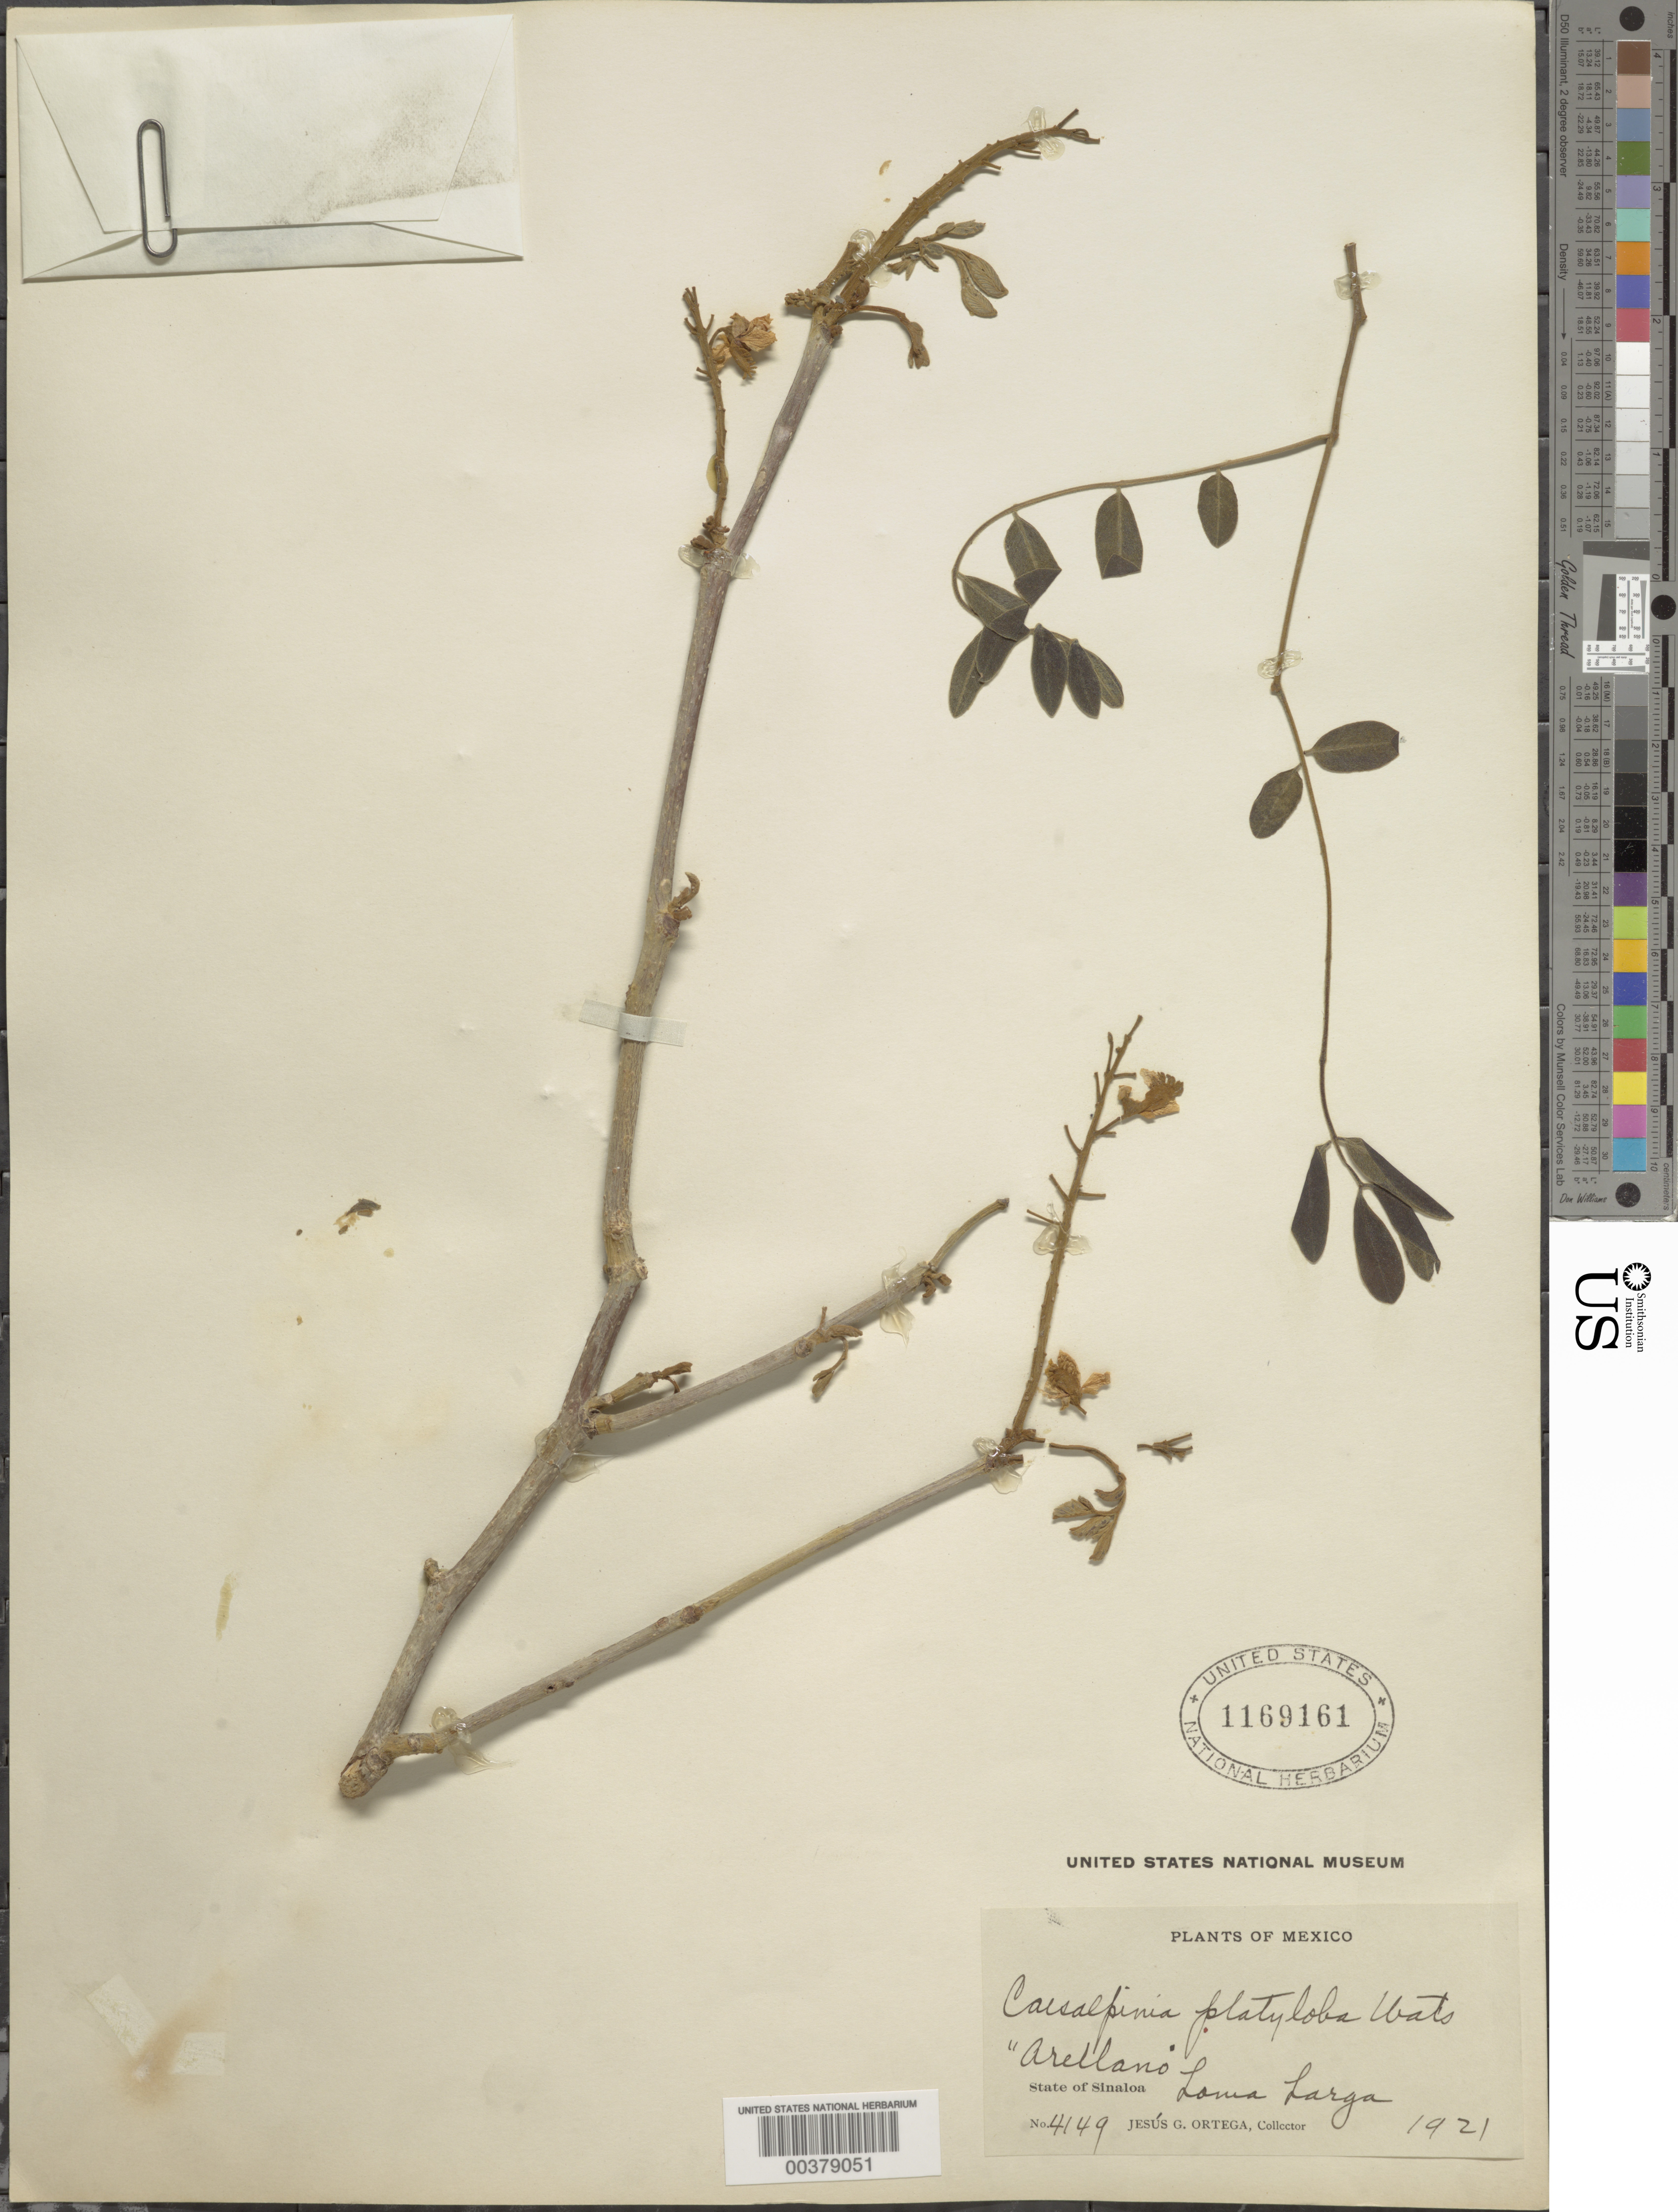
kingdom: Plantae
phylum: Tracheophyta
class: Magnoliopsida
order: Fabales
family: Fabaceae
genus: Coulteria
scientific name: Coulteria platyloba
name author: (S. Watson) N. Zamora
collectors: J. Ortega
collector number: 4149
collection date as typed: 1921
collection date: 1921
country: Mexico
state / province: Sinaloa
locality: Loma larga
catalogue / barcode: US 1169161